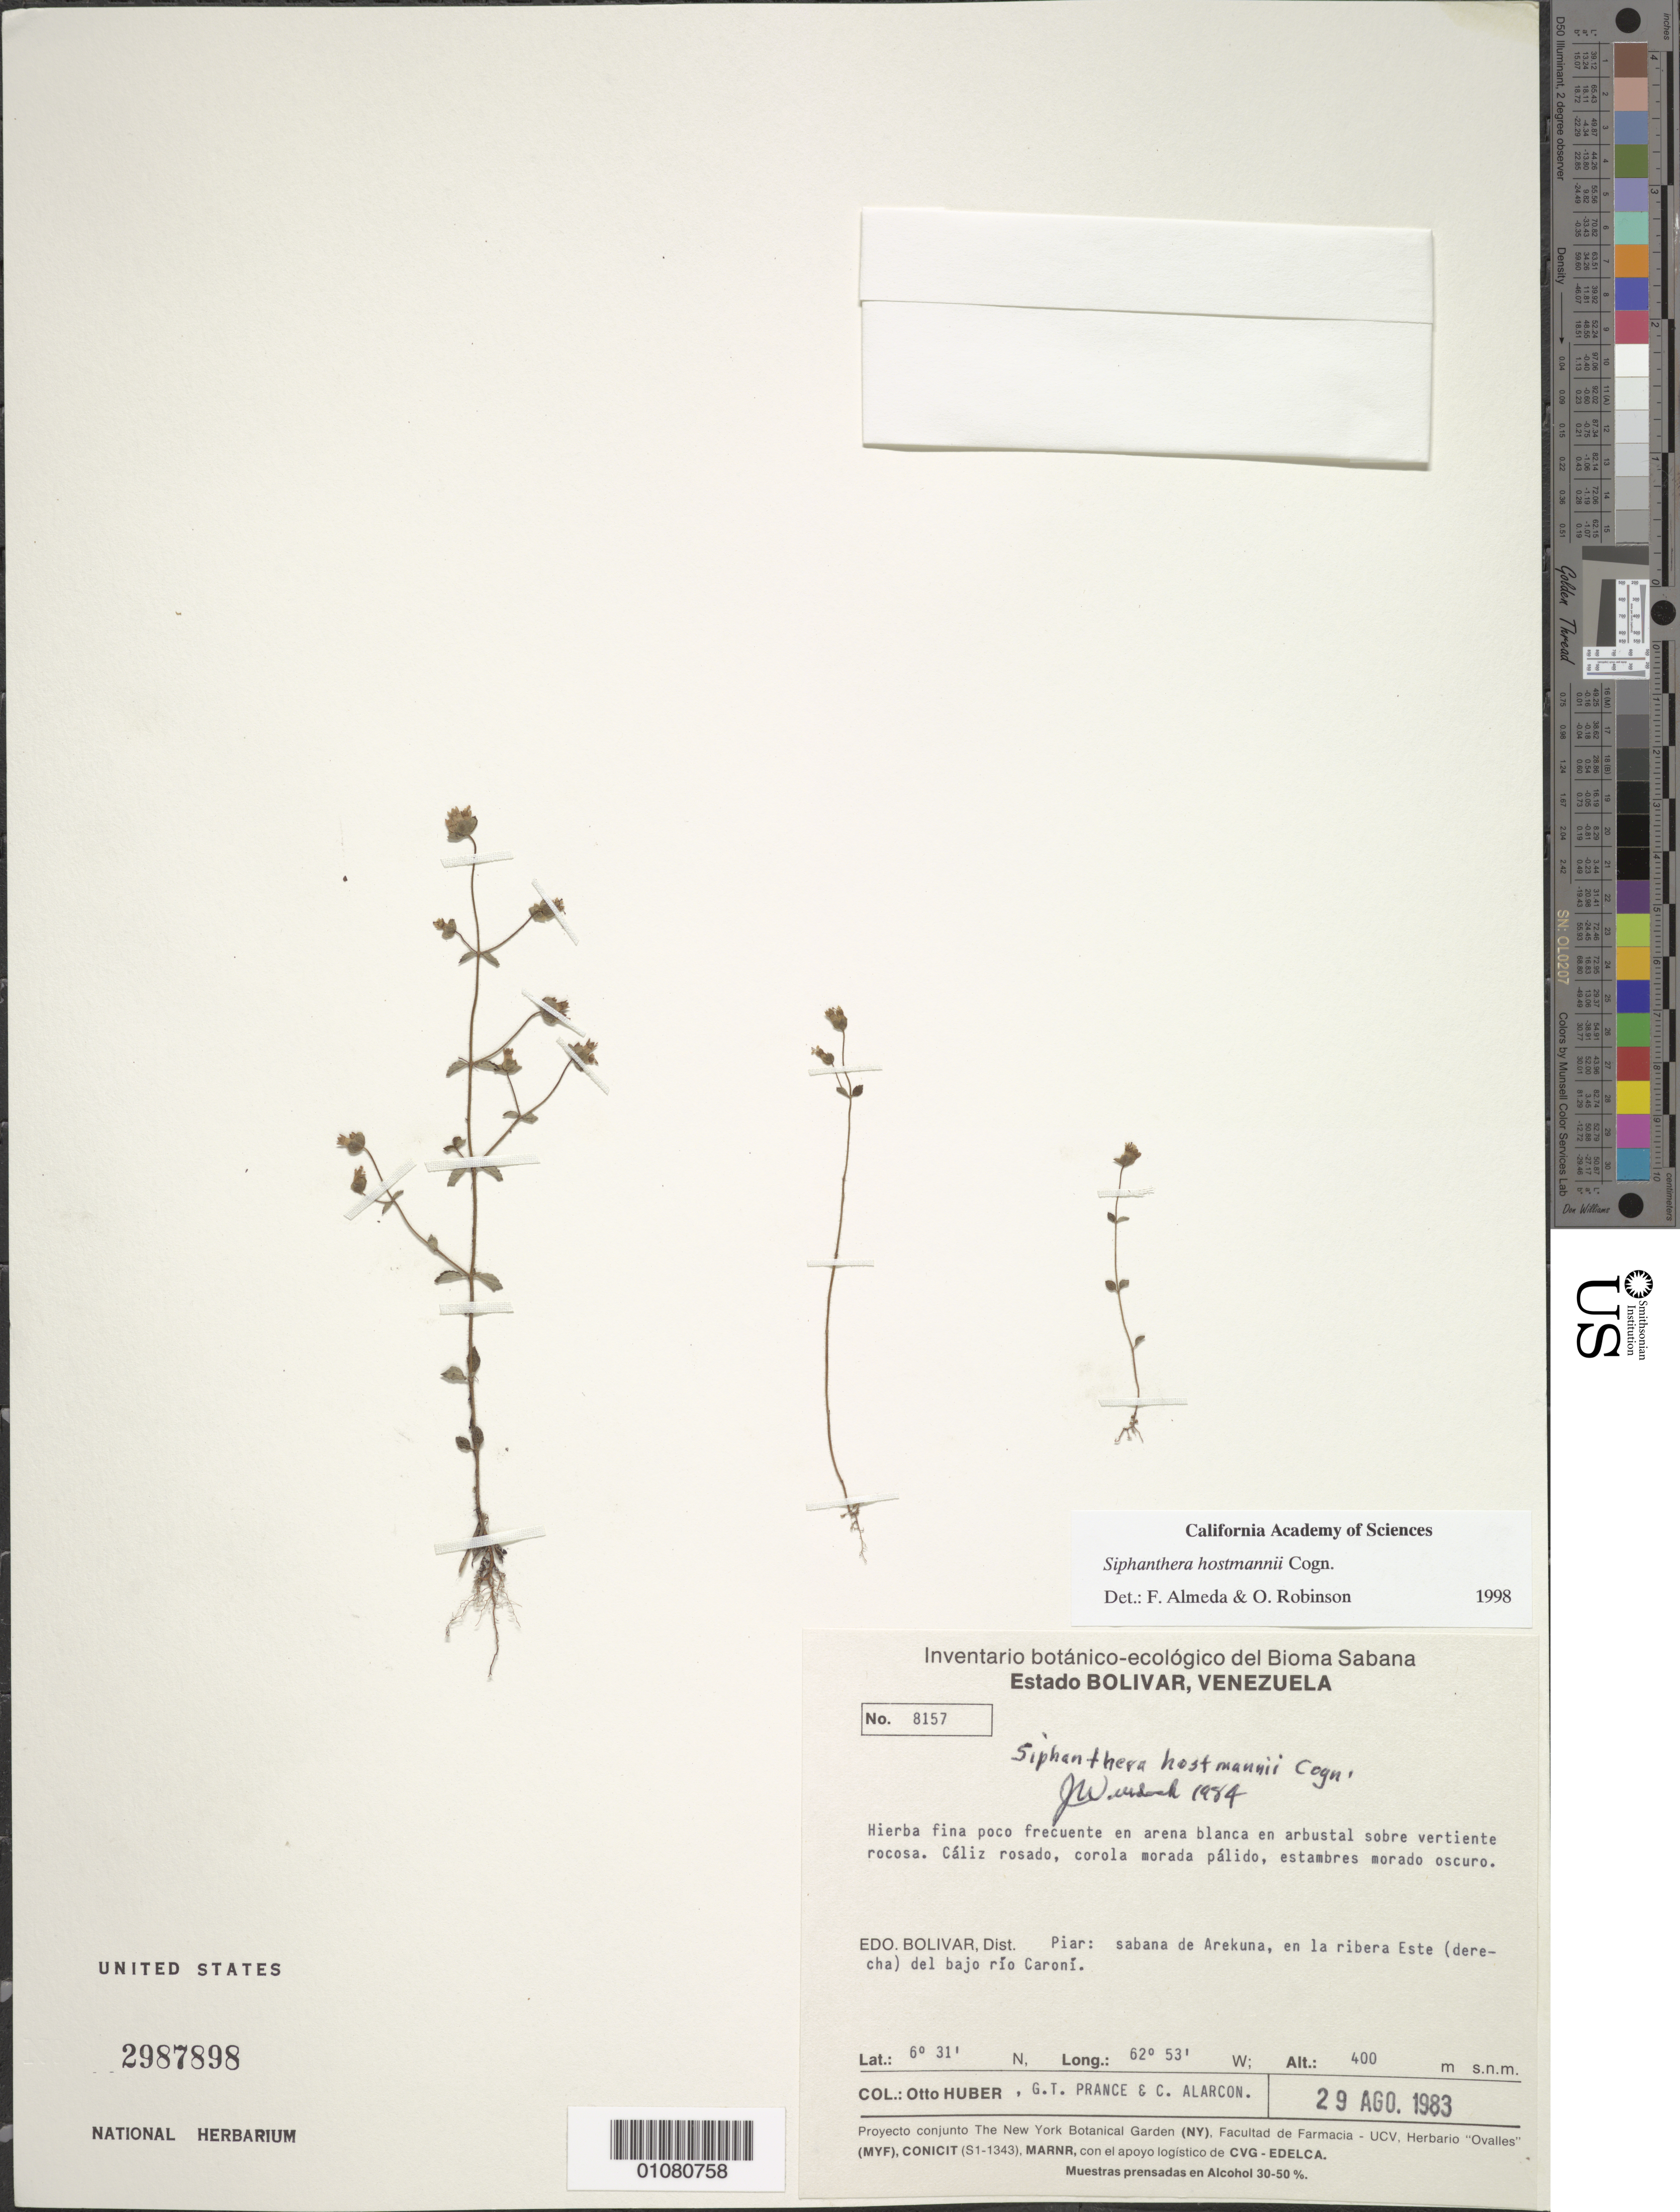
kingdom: Plantae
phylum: Tracheophyta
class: Magnoliopsida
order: Myrtales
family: Melastomataceae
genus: Siphanthera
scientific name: Siphanthera hostmannii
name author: Cogn.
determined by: Almeda, F.; Robinson, O.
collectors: O. Huber, G. T. Prance & C. Alarcon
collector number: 8157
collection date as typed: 29-Aug-83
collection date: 1983-08-29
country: Venezuela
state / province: Bolívar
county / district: Piar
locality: Arekuna Savanna, en la ribera Este (derecha) del bajo Río Caroní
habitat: Savanna; arena blanca en arbustal sobre vertiente rocosa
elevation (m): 400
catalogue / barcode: US 2987898